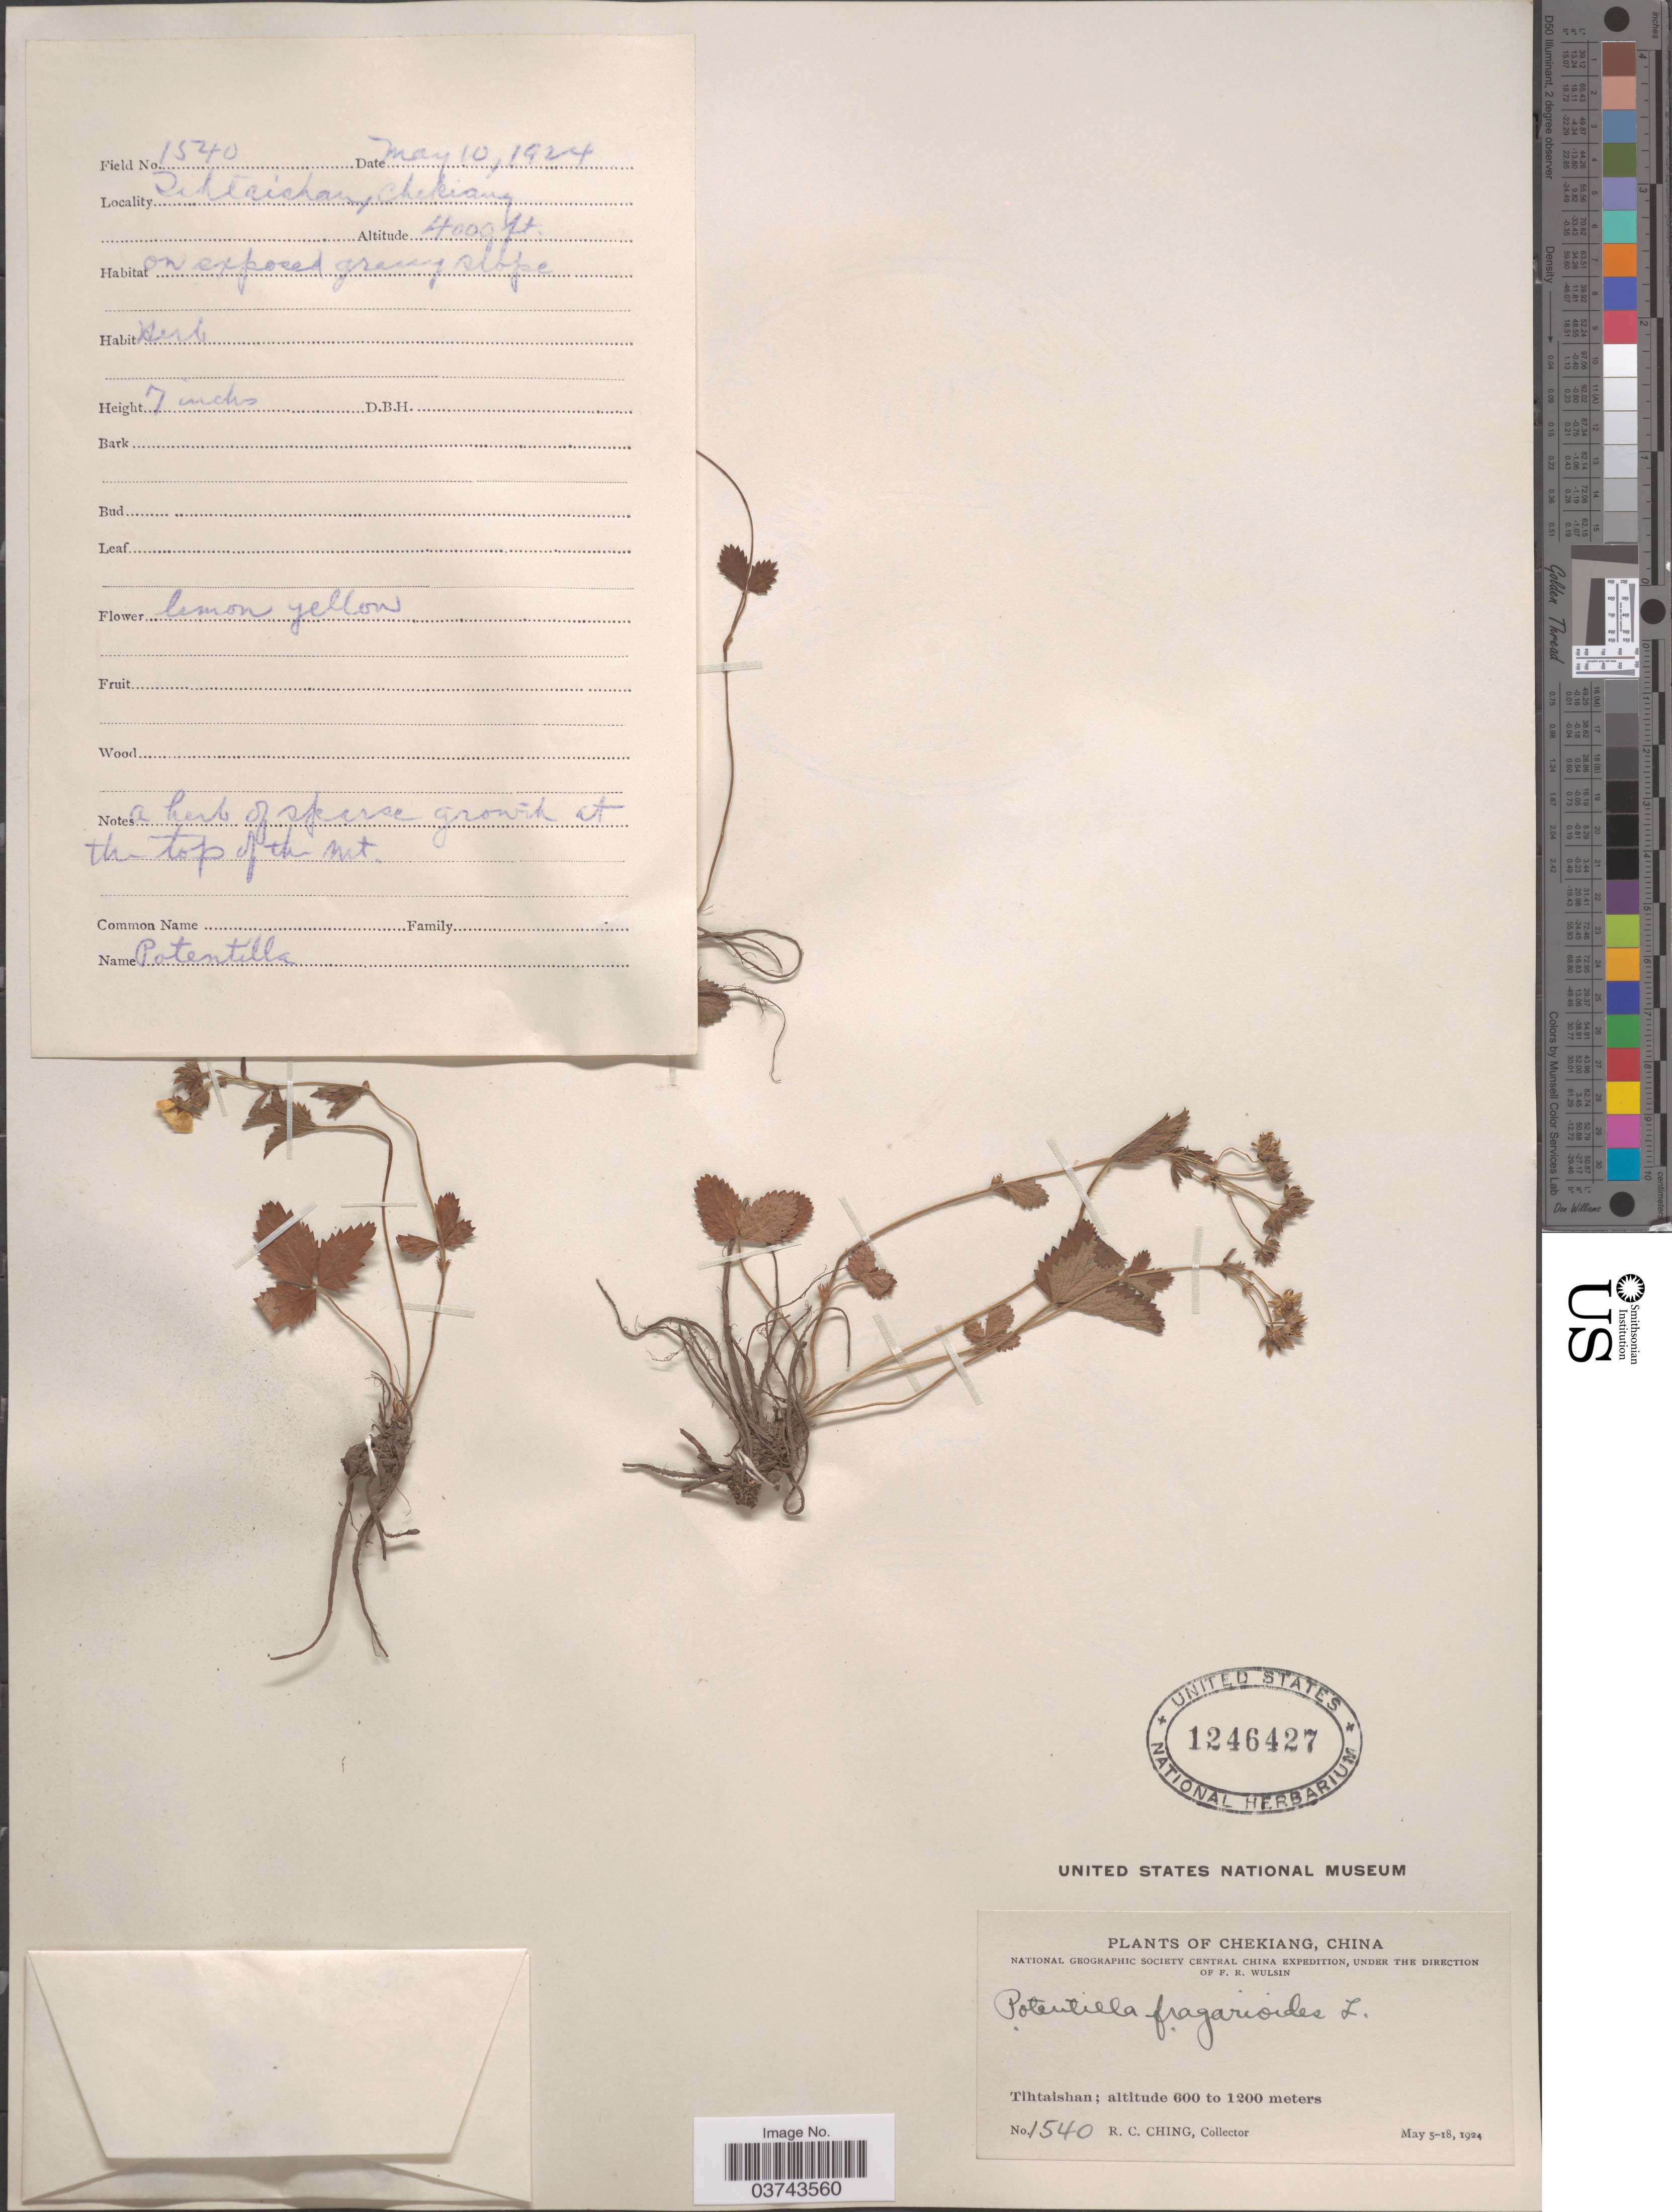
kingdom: Plantae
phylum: Tracheophyta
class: Magnoliopsida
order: Rosales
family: Rosaceae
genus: Potentilla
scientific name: Potentilla fragarioides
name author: L.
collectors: R. C. Ching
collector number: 1540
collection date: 1924-05-10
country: China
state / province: Zhejiang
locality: Chekiang. Tihtaishan.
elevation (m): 1219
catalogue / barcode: US 1246427